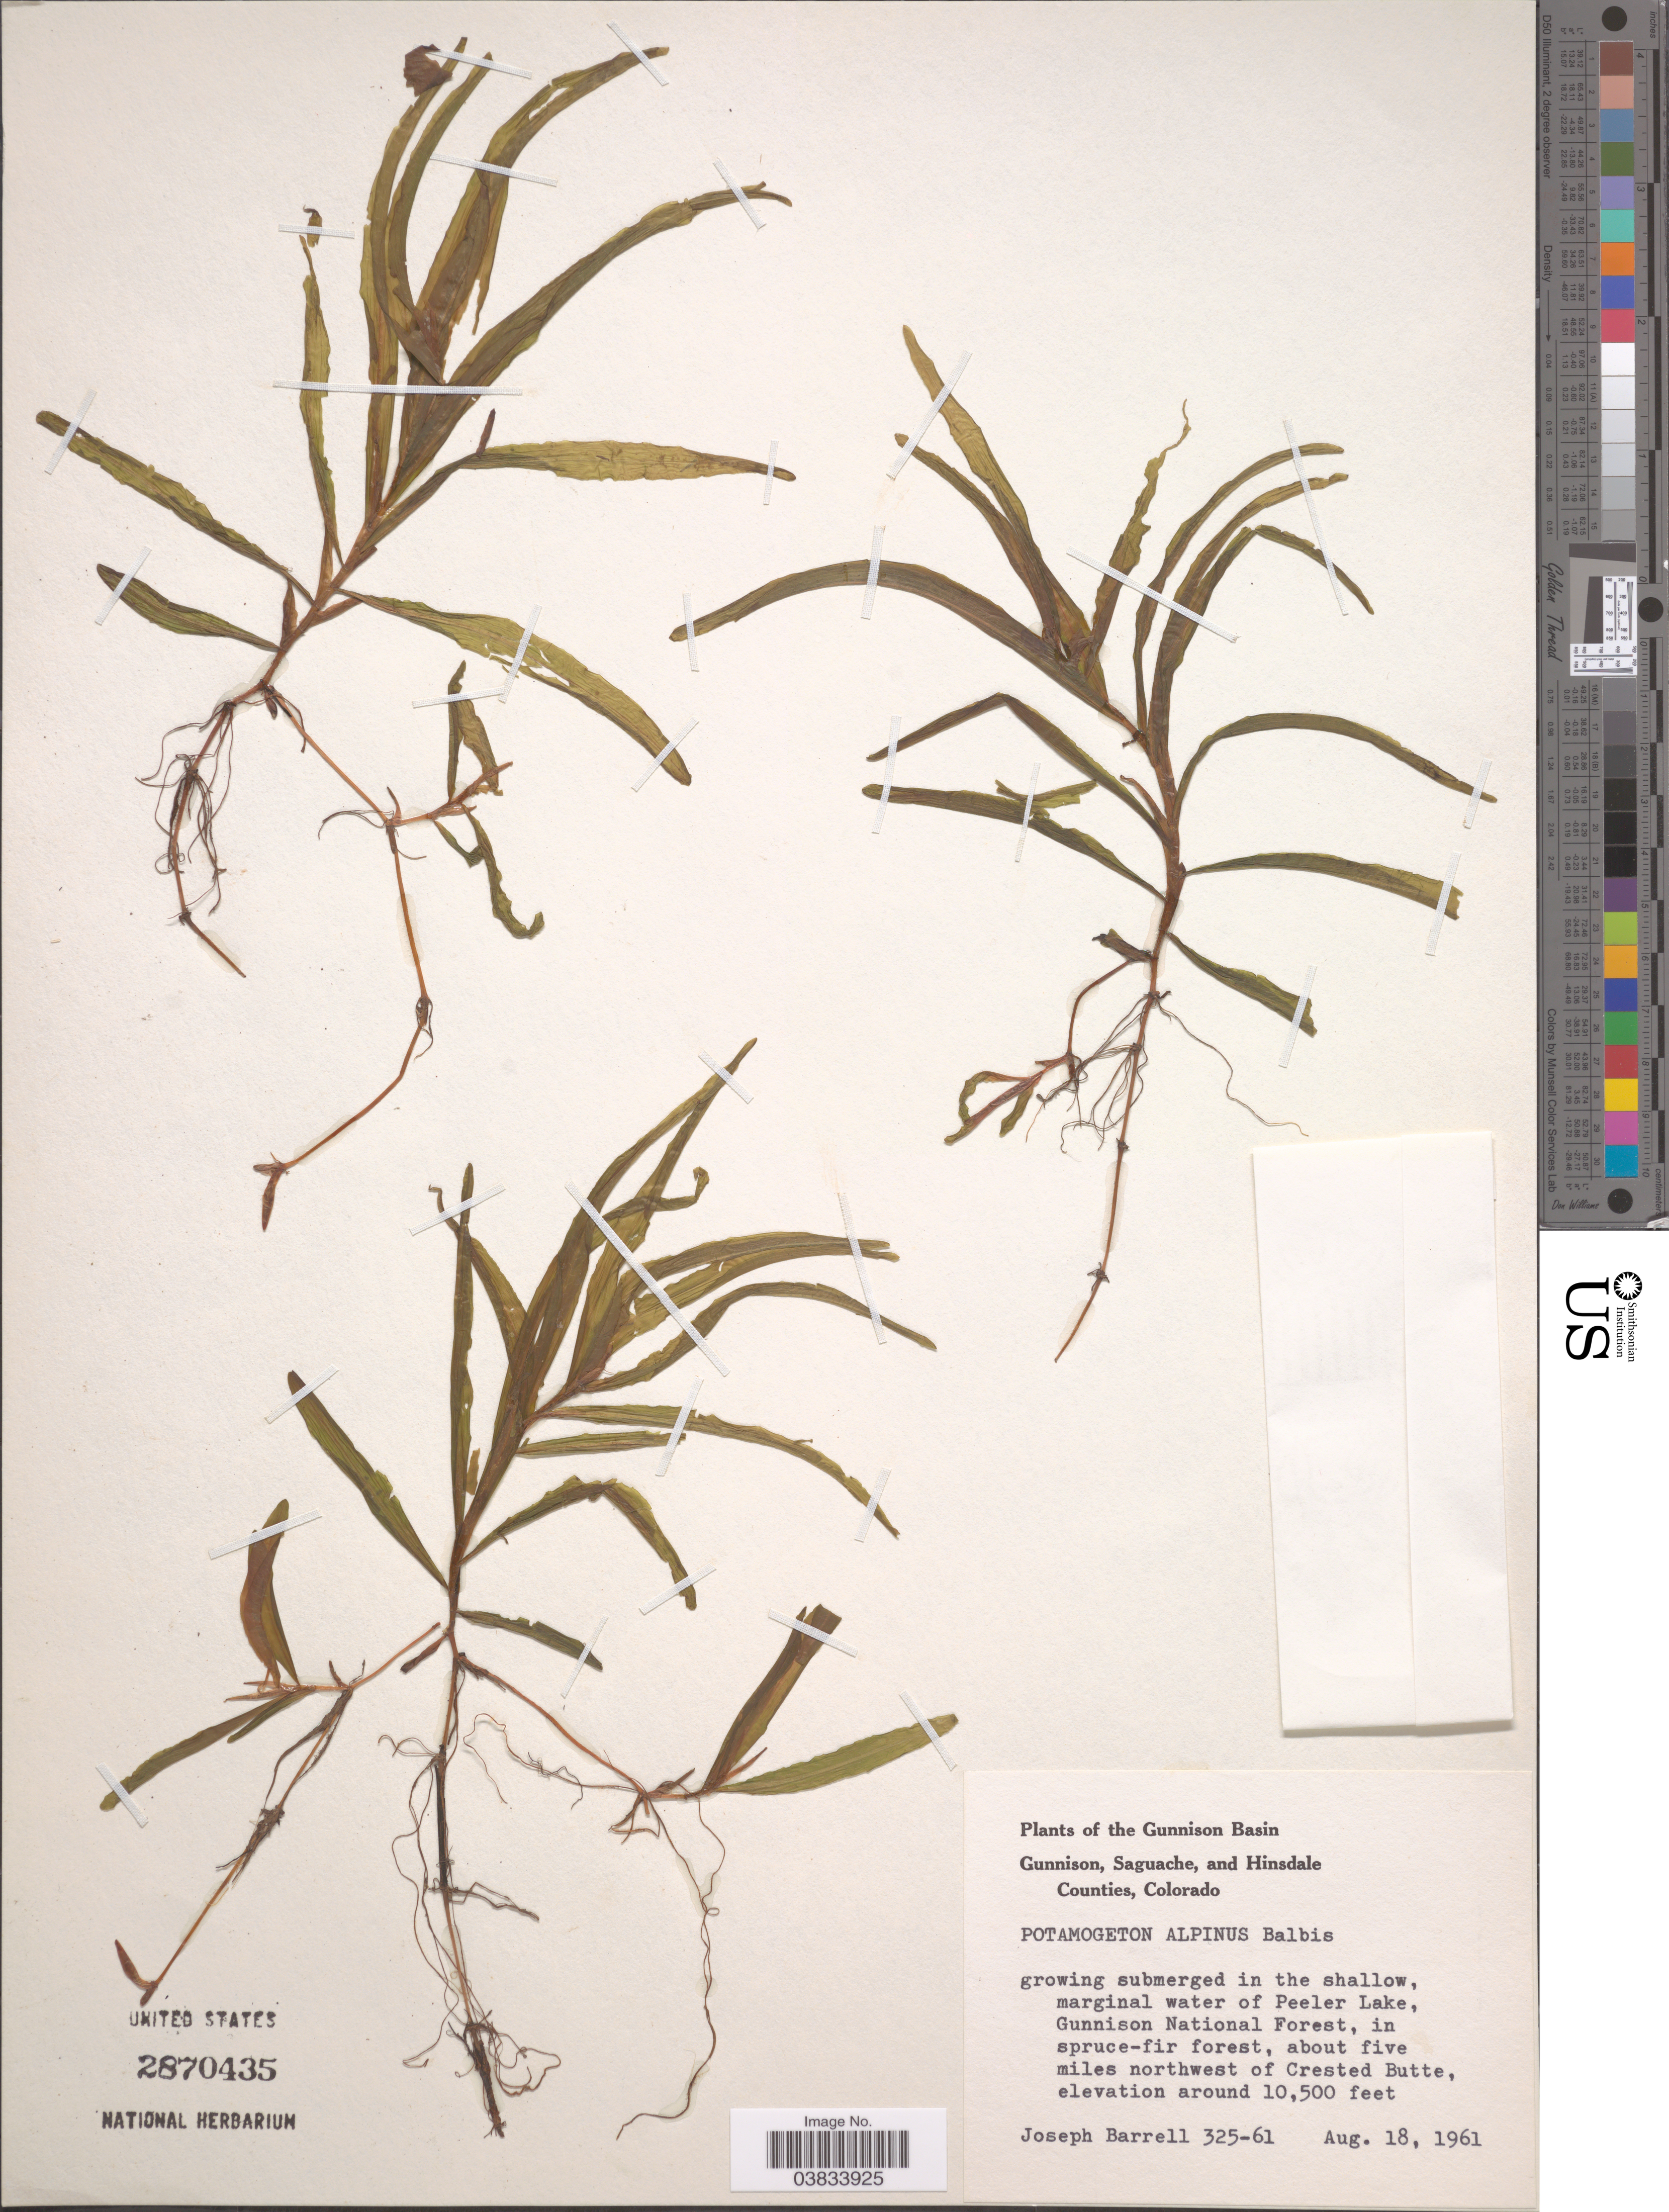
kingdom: Plantae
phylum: Tracheophyta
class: Liliopsida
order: Alismatales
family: Potamogetonaceae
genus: Potamogeton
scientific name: Potamogeton alpinus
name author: Balb.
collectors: J. Barrell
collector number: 325-61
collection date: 1961-08-18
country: United States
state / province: Colorado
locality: The Gunnison Basin. Marginal water of Peeler Lake, Gunnison National Forest, in spruce-fir forest, about five miles northwest of Crested Butte.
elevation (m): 3200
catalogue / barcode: US 2870435